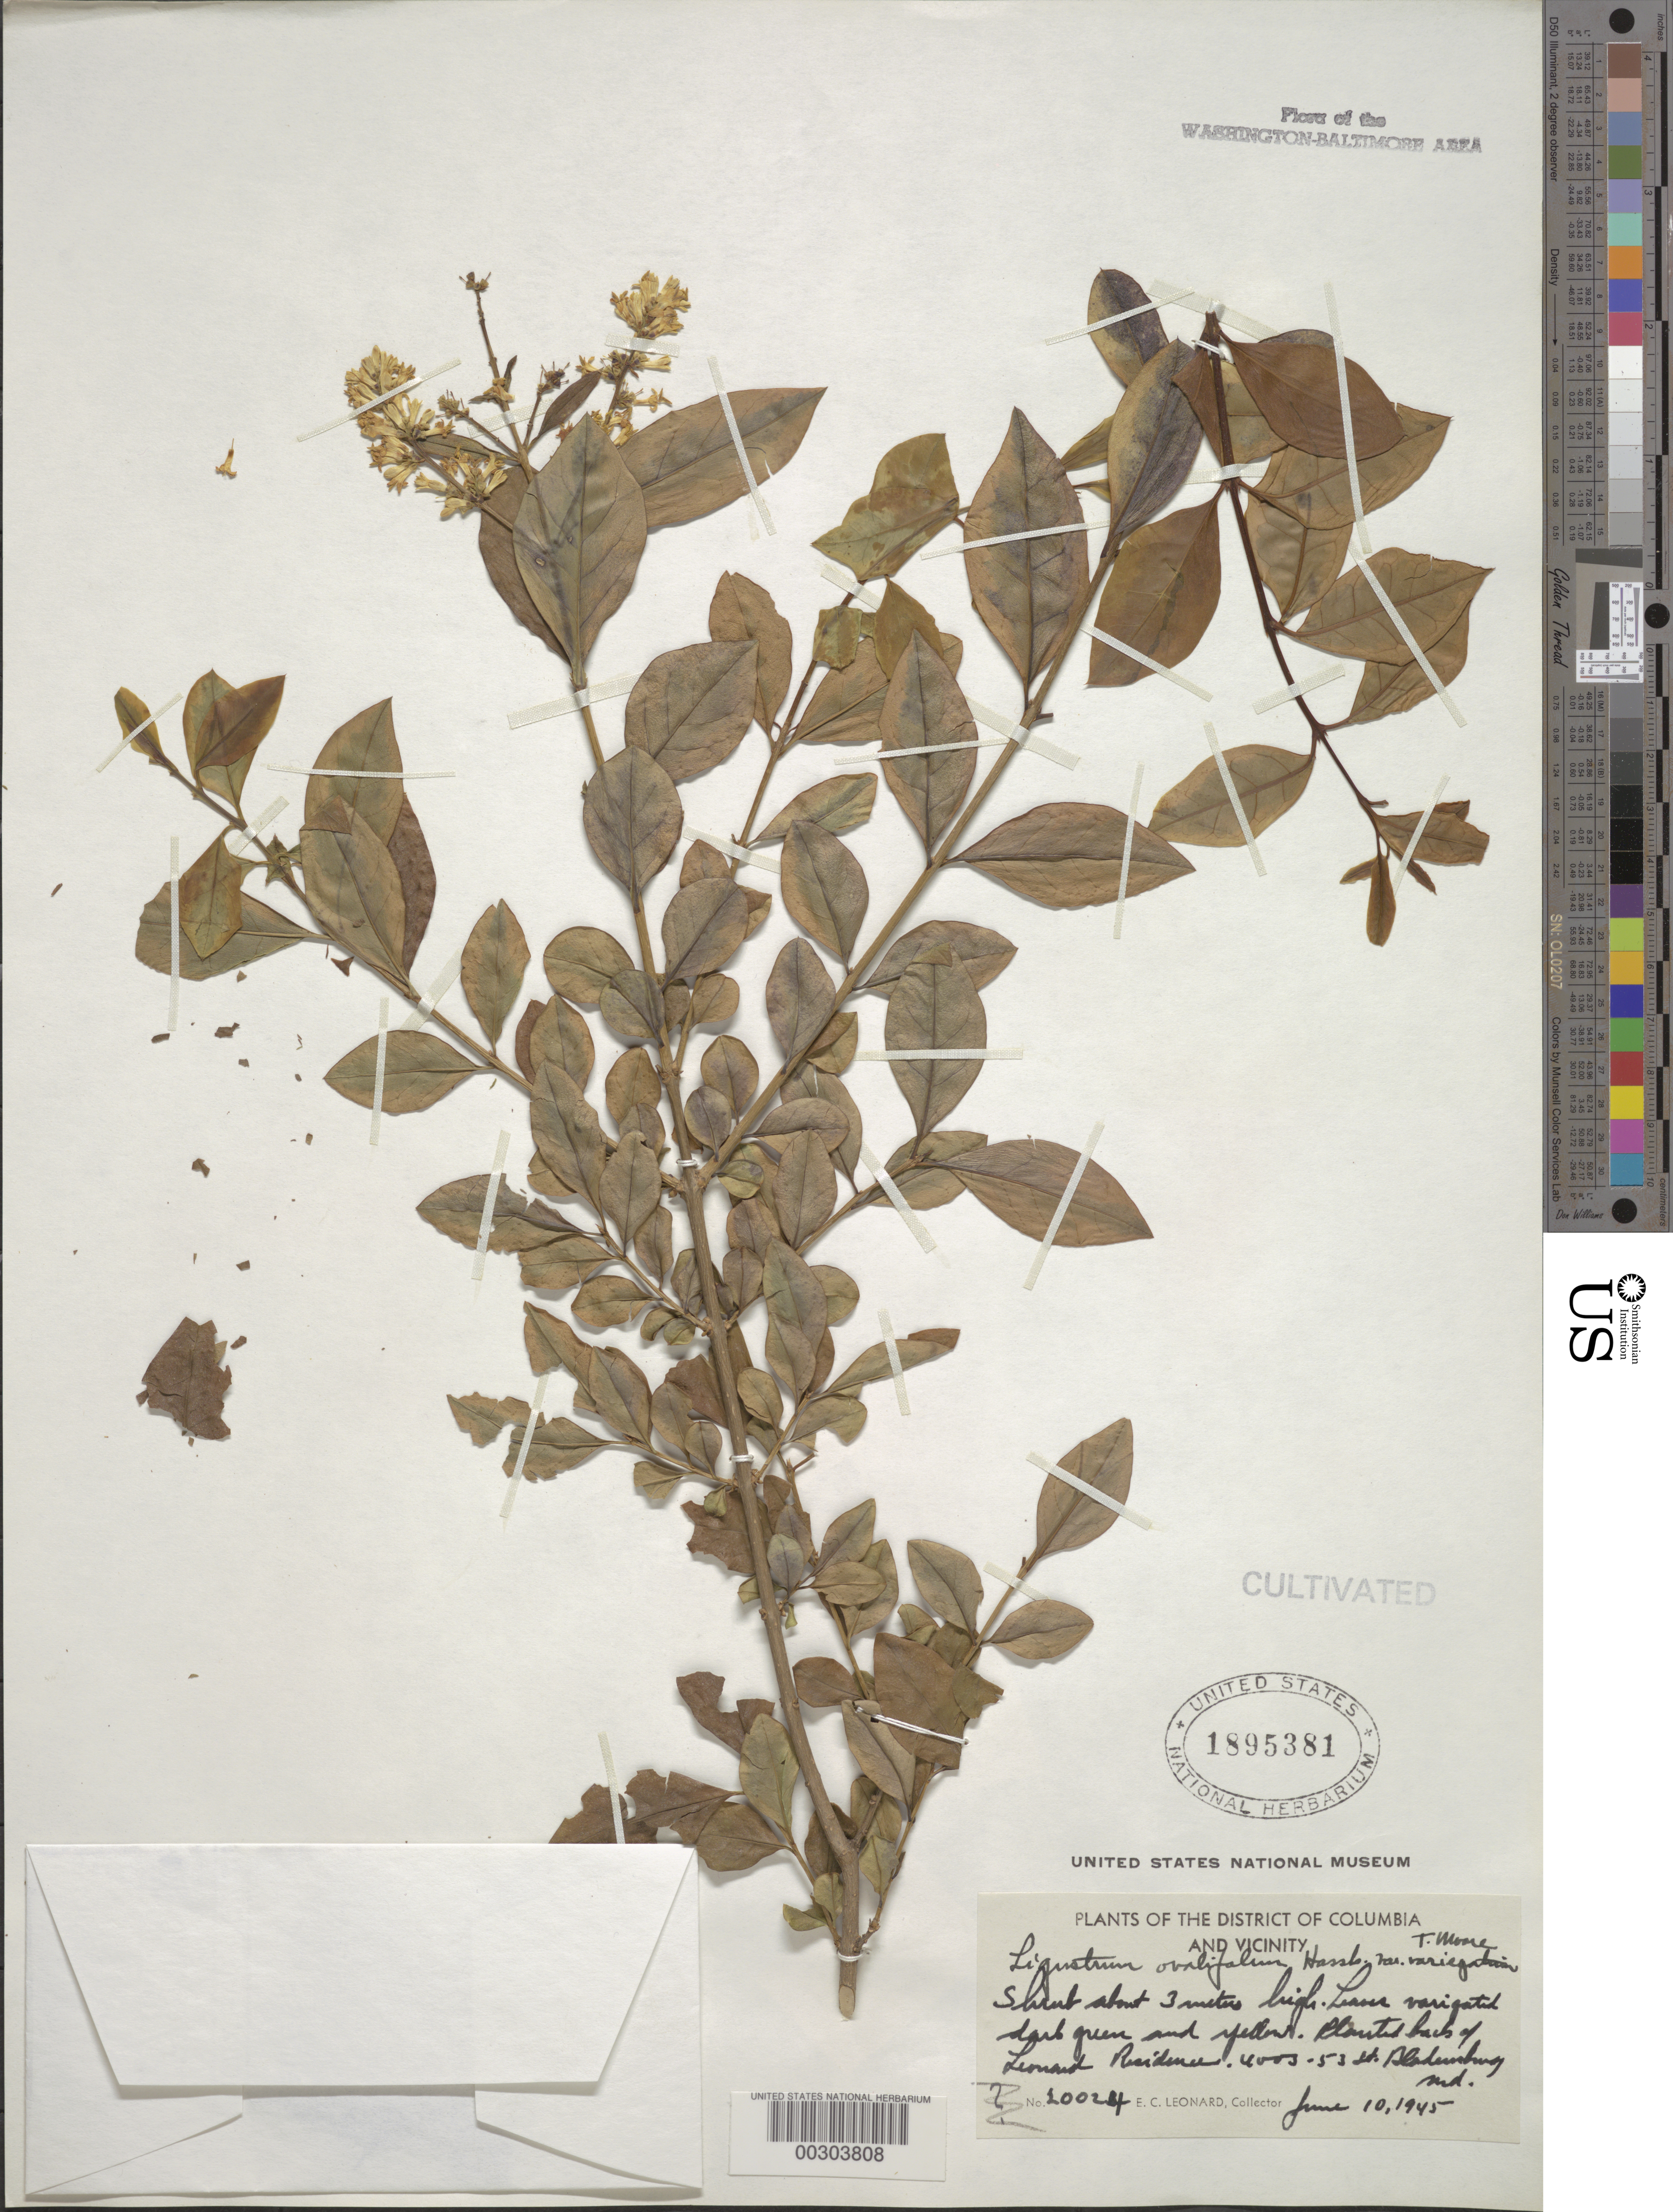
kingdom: Plantae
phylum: Tracheophyta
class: Magnoliopsida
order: Lamiales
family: Oleaceae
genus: Ligustrum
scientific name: Ligustrum ovalifolium var. variegatum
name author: T. Moore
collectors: E. C. Leonard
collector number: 20024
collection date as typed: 10 Jun 1945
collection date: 1945-06-10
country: United States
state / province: Maryland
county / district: Prince George's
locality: Bladensburg, 4003 53rd St, Leonard Residence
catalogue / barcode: US 1895381